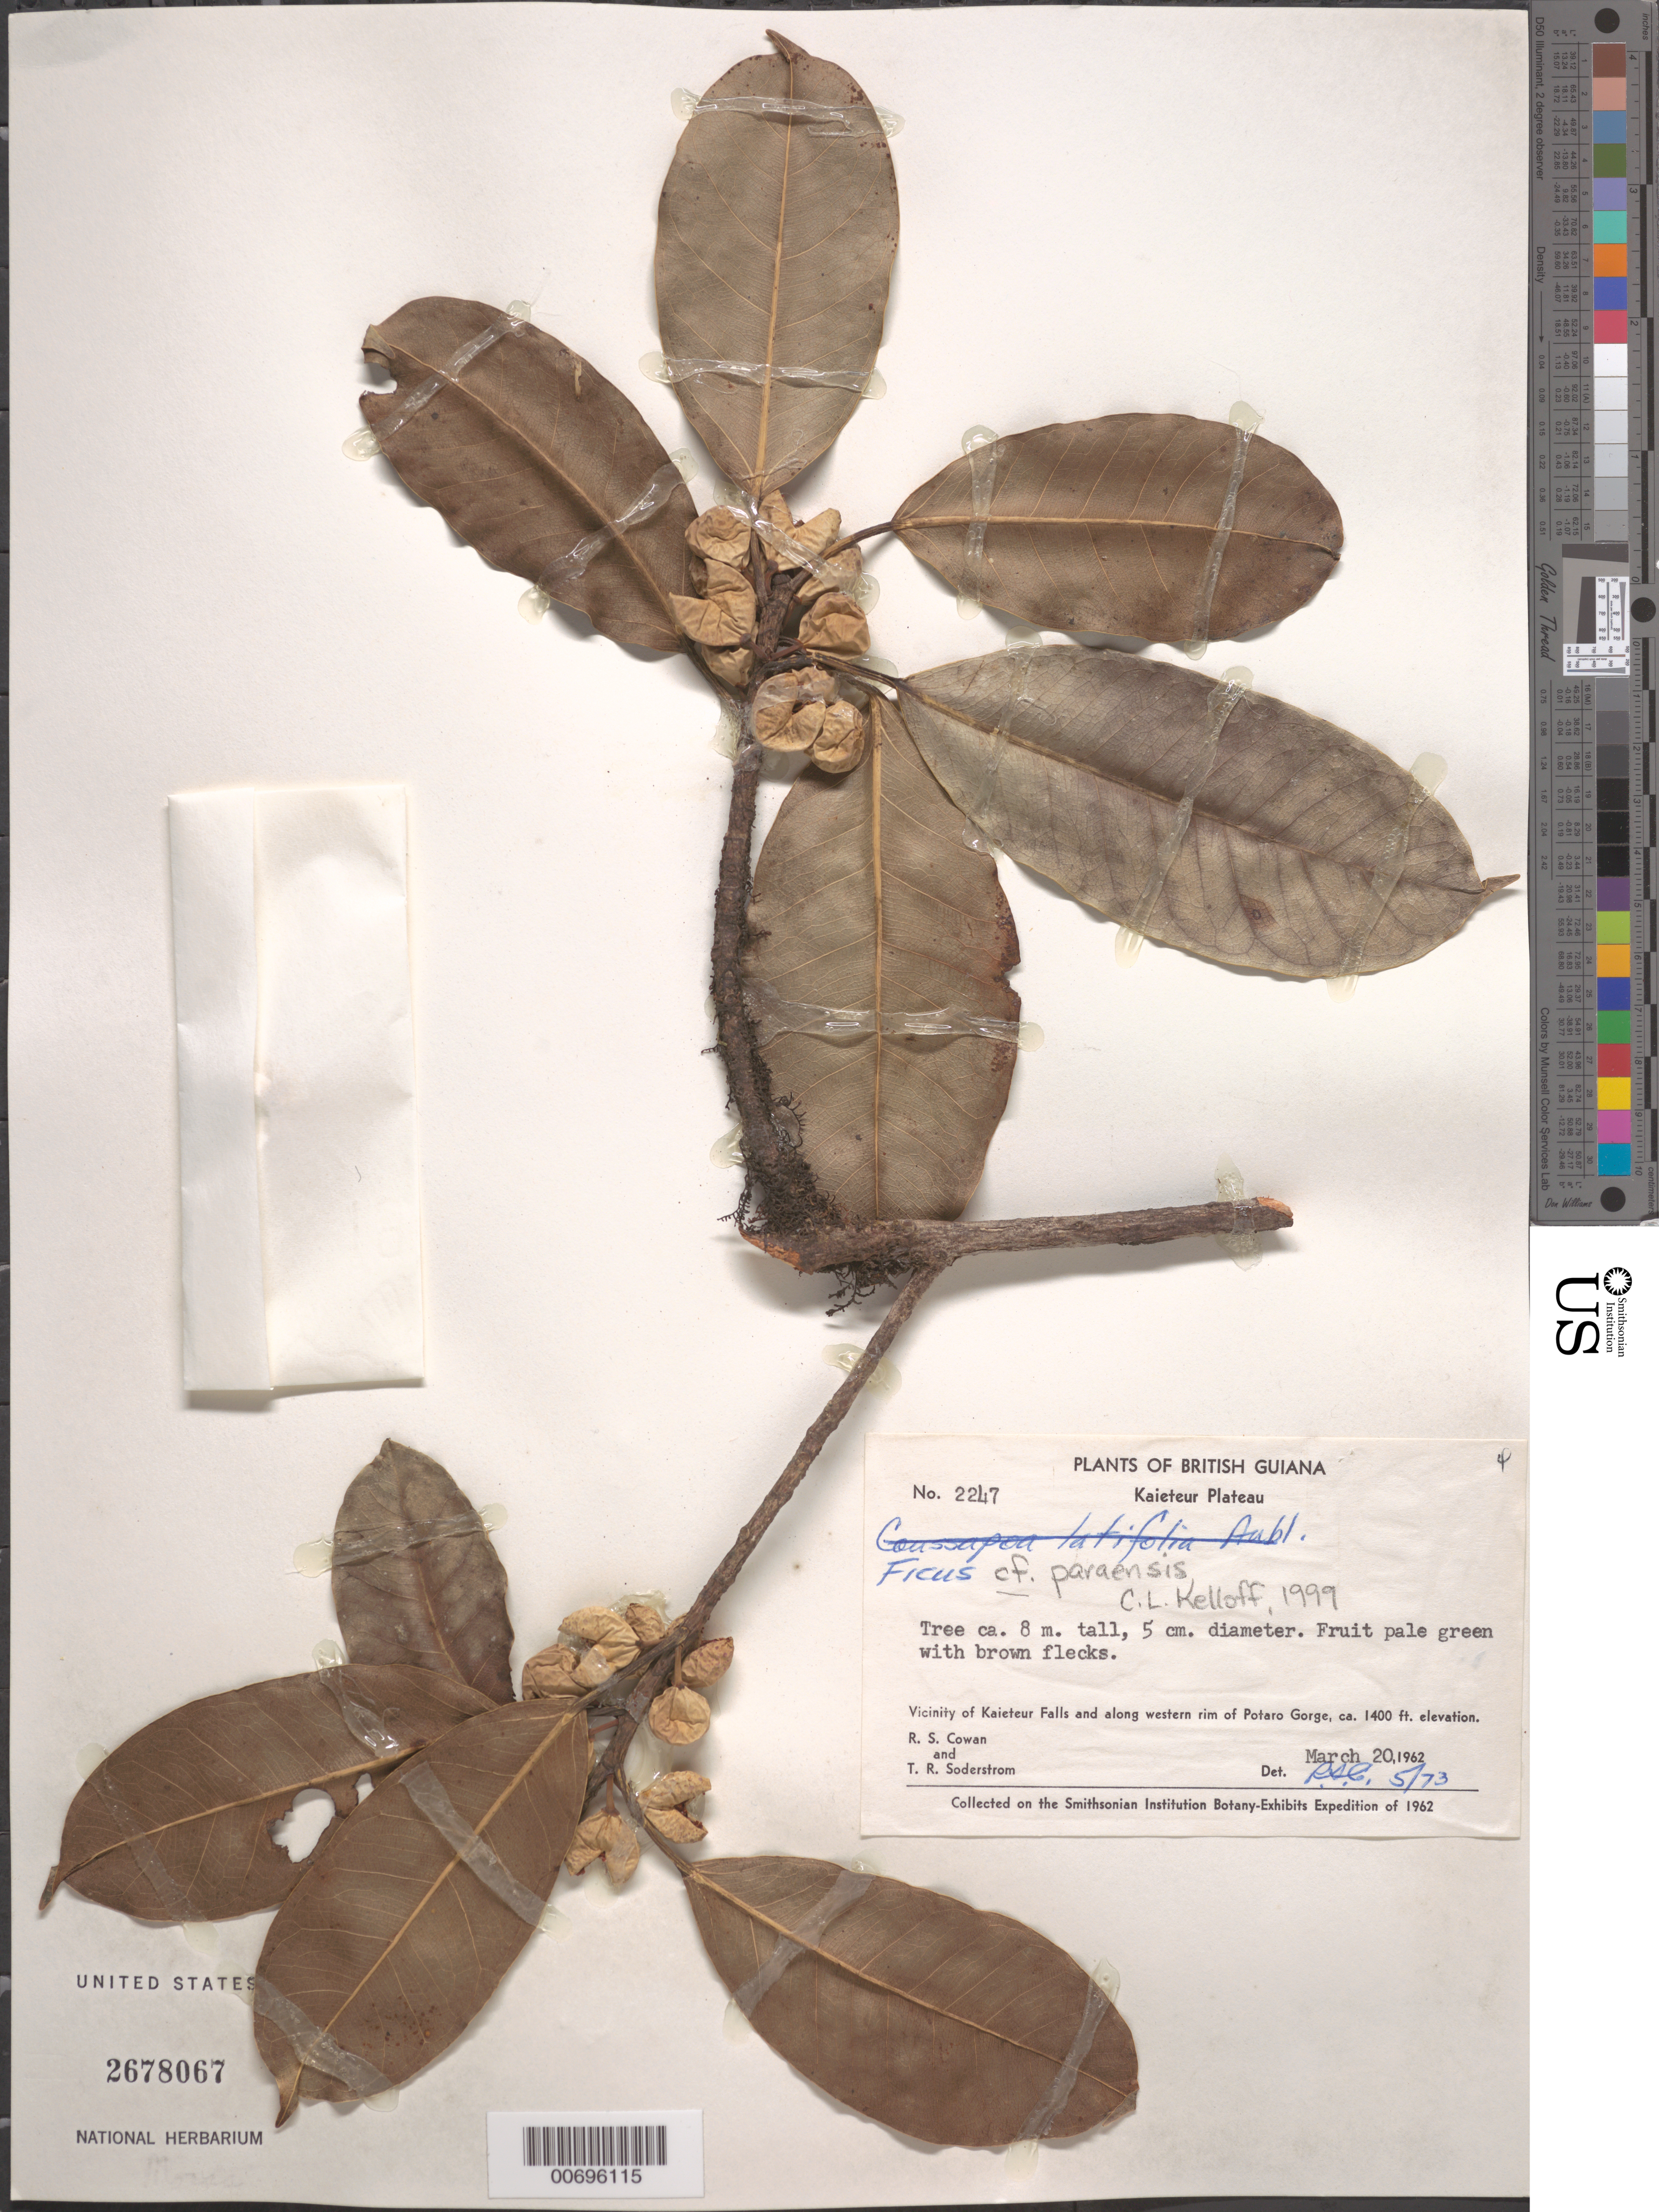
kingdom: Plantae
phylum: Tracheophyta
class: Magnoliopsida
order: Rosales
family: Moraceae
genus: Ficus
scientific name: Ficus paraensis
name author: (Miq.) Miq.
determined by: Kelloff, Carol L., (US), Smithsonian Institution - National Museum of Natural History (UNITED STATES)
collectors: R. S. Cowan & T. R. Soderstrom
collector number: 2247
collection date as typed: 20-Mar-62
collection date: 1962-03-20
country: Guyana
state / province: Potaro-Siparuni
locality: Kaieteur Falls, and along western rim of Potaro Gorge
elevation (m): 427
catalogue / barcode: US 2678067